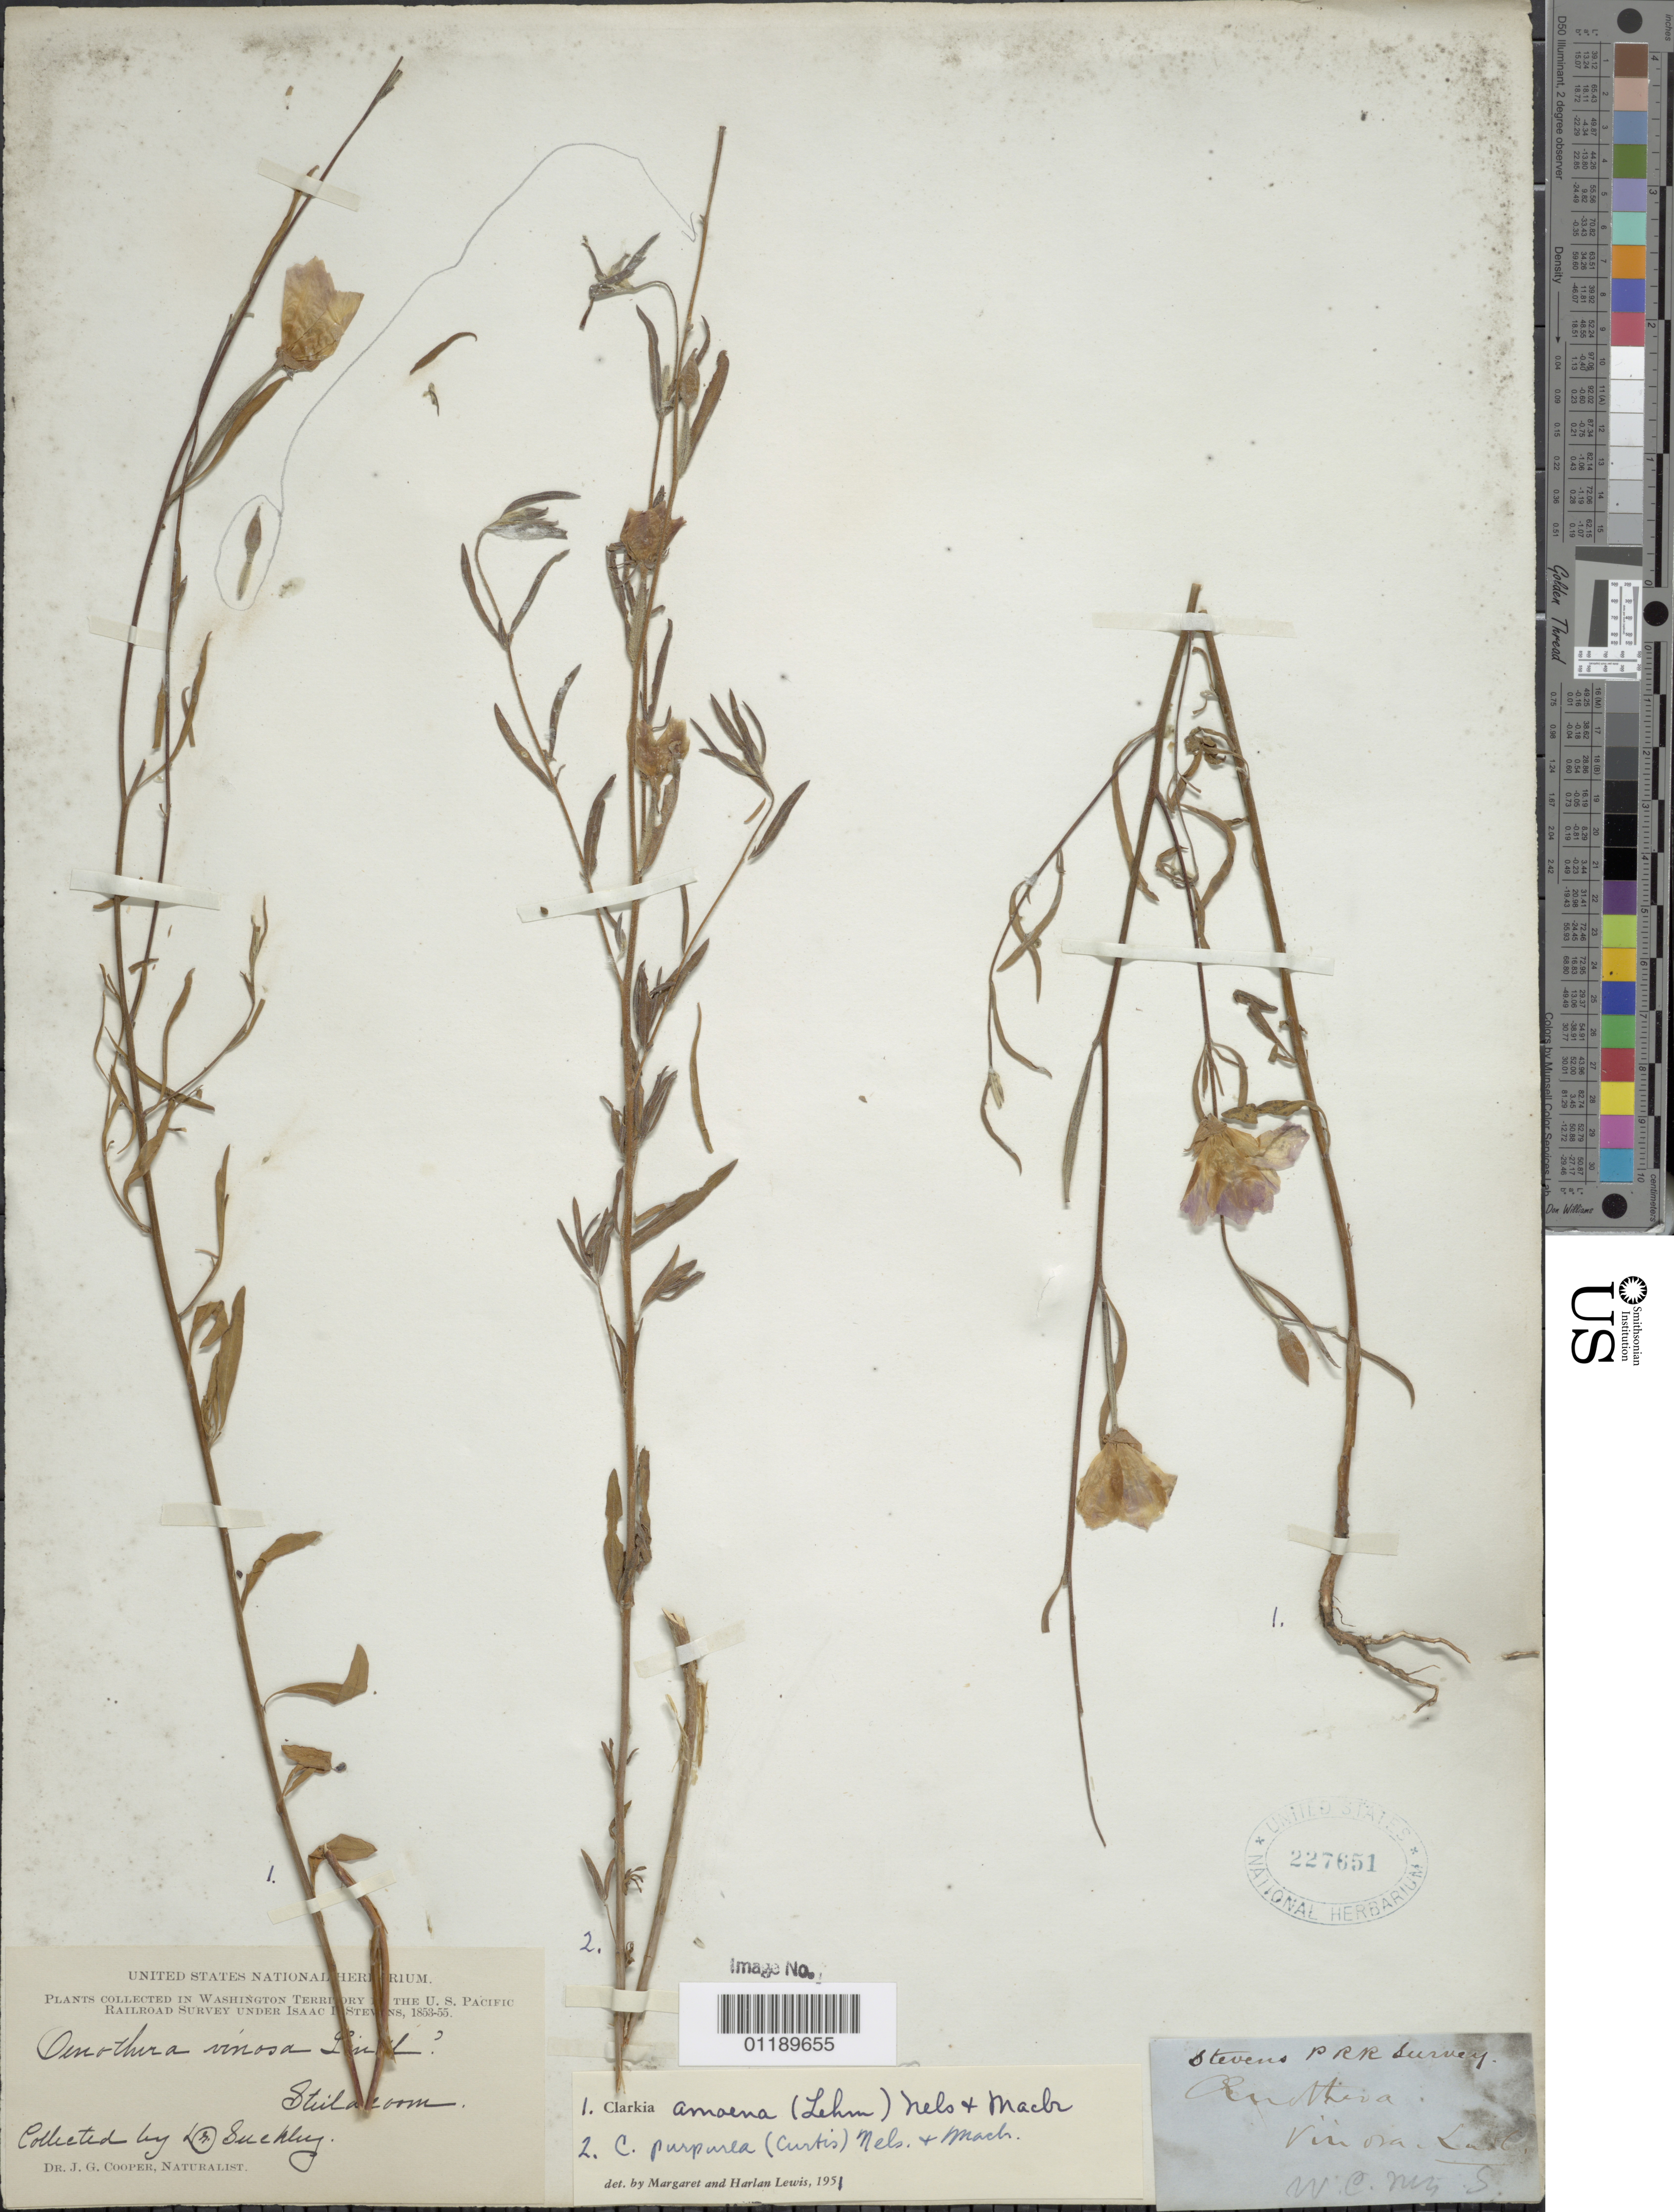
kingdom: Plantae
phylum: Tracheophyta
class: Magnoliopsida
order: Myrtales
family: Onagraceae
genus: Clarkia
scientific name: Clarkia purpurea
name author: (Curtis) A. Nelson & J.F. Macbr.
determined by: Lewis, --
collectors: J. G. Cooper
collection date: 1853/1855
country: United States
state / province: Washington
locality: Steilacoom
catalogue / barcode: US 227651